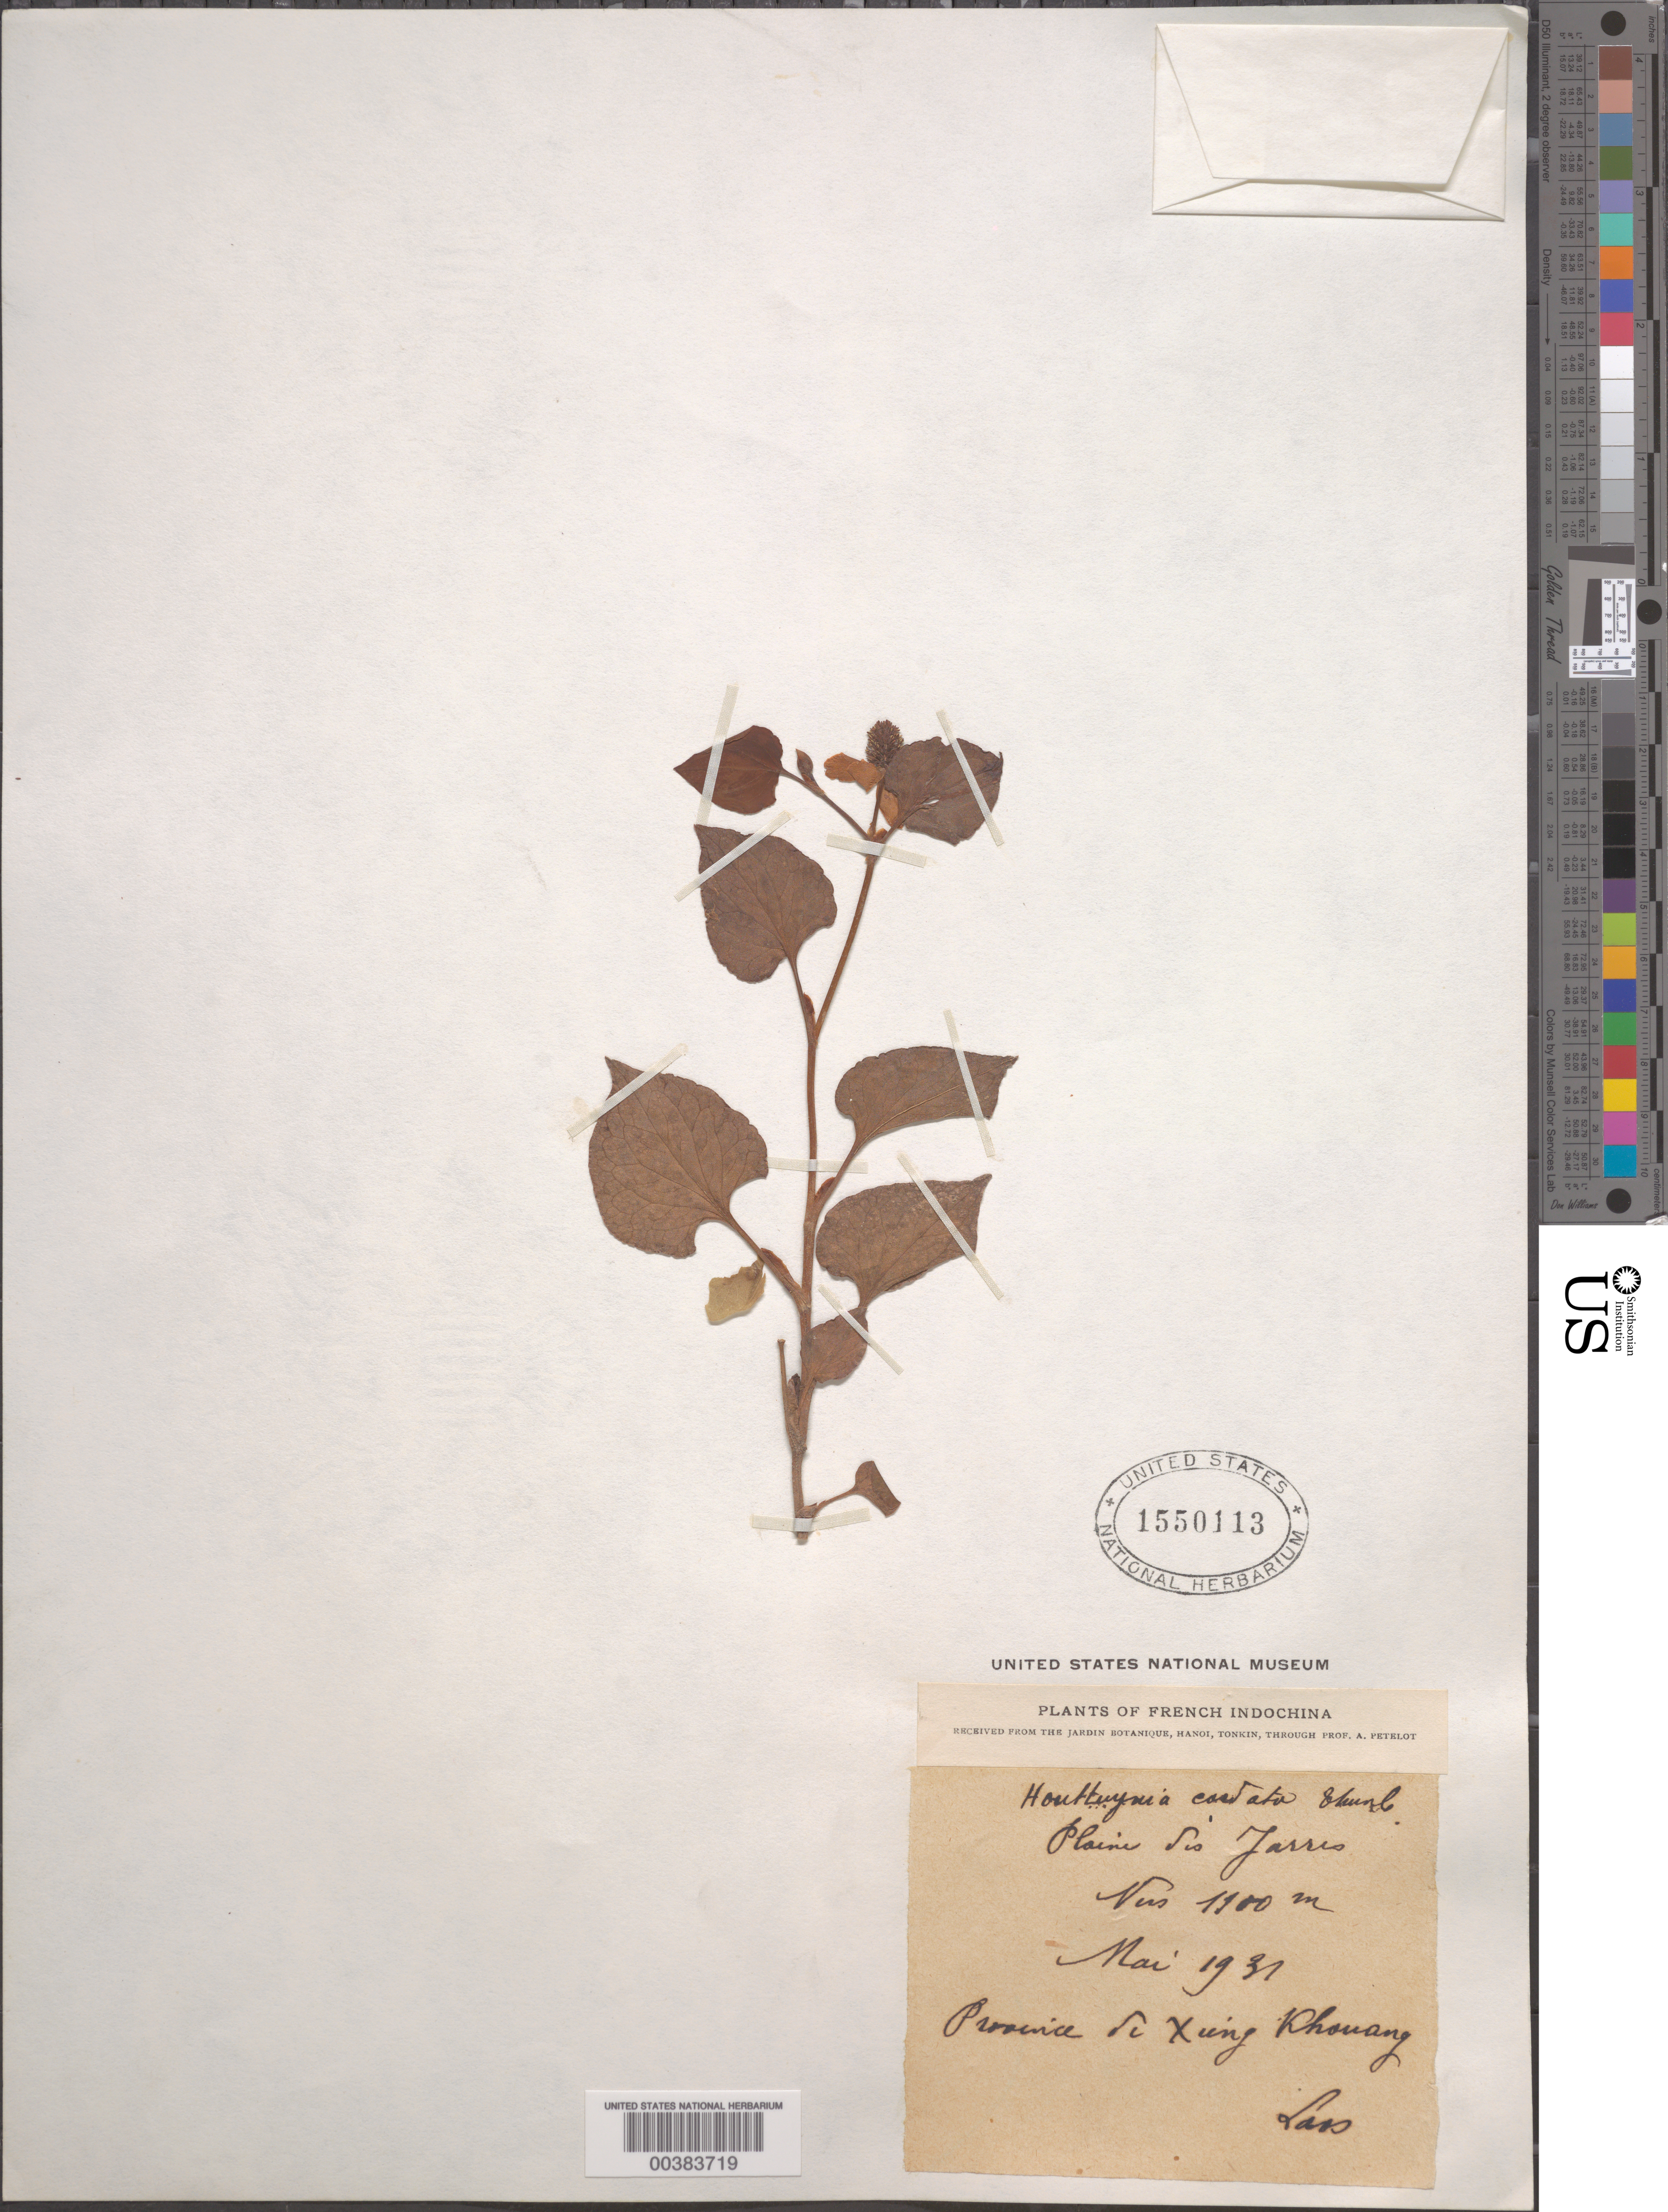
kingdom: Plantae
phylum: Tracheophyta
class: Magnoliopsida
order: Piperales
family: Saururaceae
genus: Houttuynia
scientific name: Houttuynia cordata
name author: Thunb.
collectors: P. A. Pételot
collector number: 10796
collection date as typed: May 1931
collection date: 1931-05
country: Laos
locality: Province of Xung Rhouany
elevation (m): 1100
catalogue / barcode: US 1550113